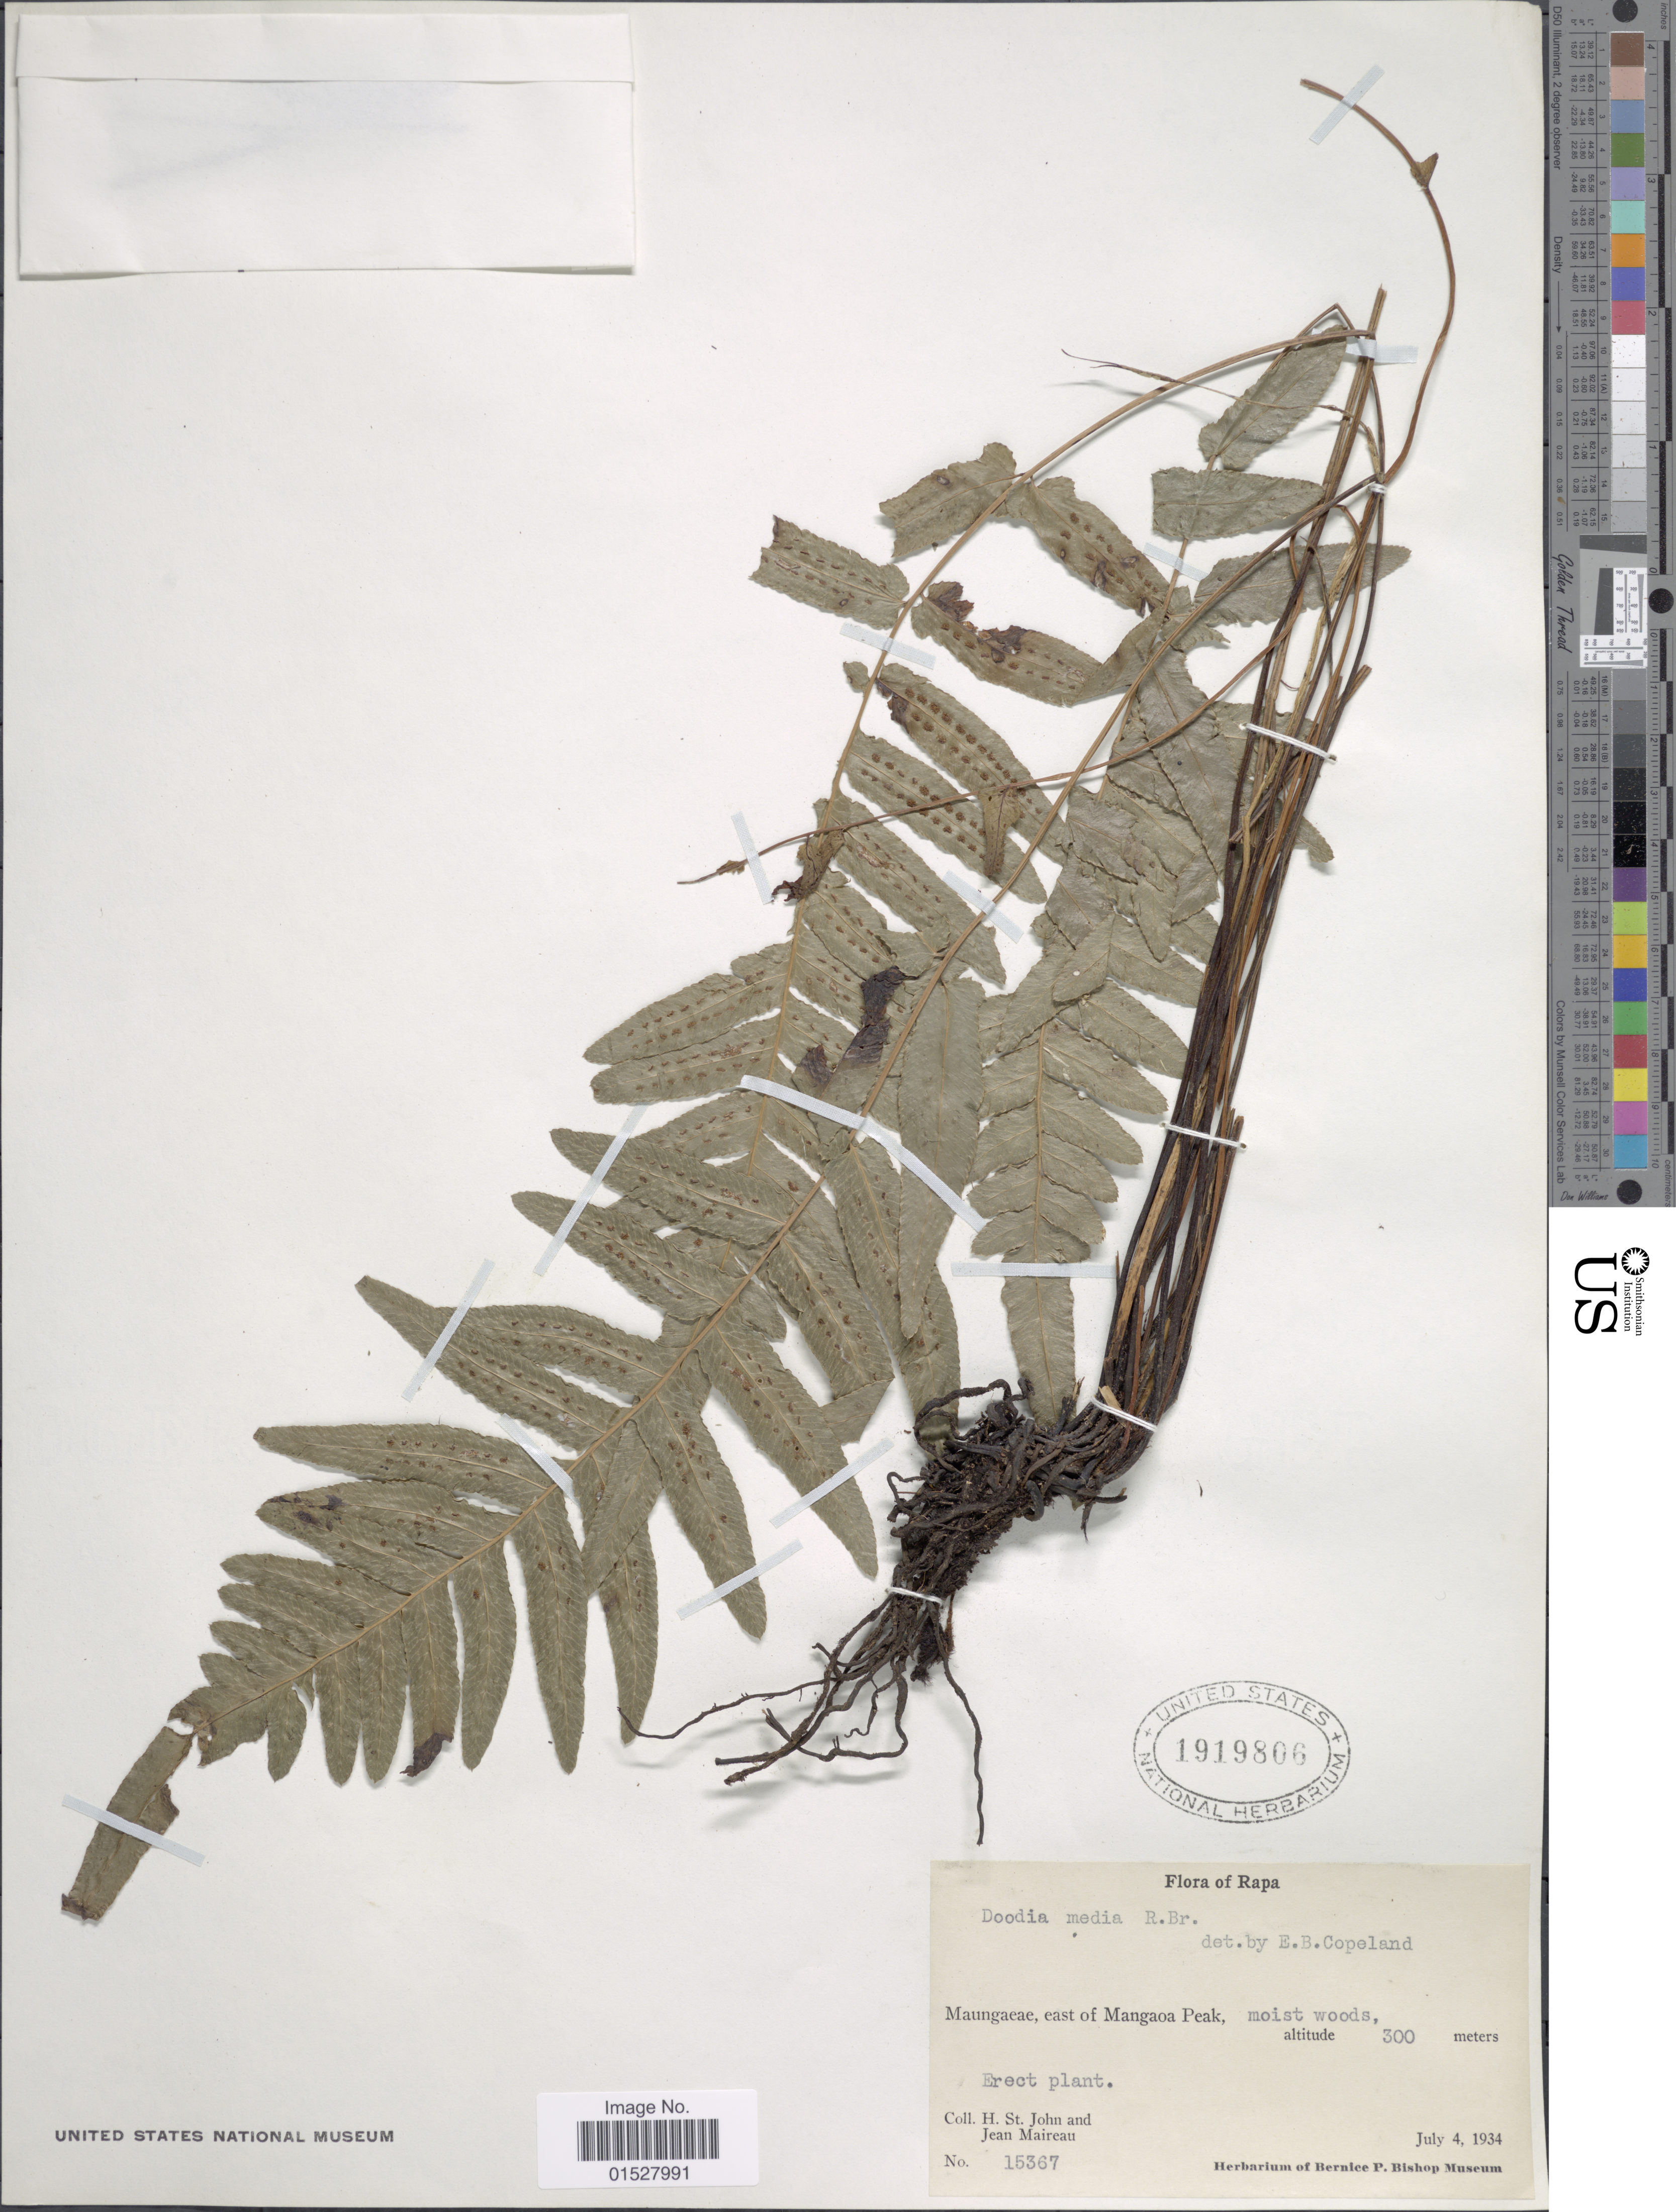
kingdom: Plantae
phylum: Tracheophyta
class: Polypodiopsida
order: Polypodiales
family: Blechnaceae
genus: Blechnum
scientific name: Blechnum medium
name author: (R. Br.) Christenh.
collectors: H. St. John & J. Maireau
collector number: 15367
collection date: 1934-07-04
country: French Polynesia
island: Rapa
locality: Rapa, Maungaeae, east of Mangaoa Peak.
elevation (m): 300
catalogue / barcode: US 1919806